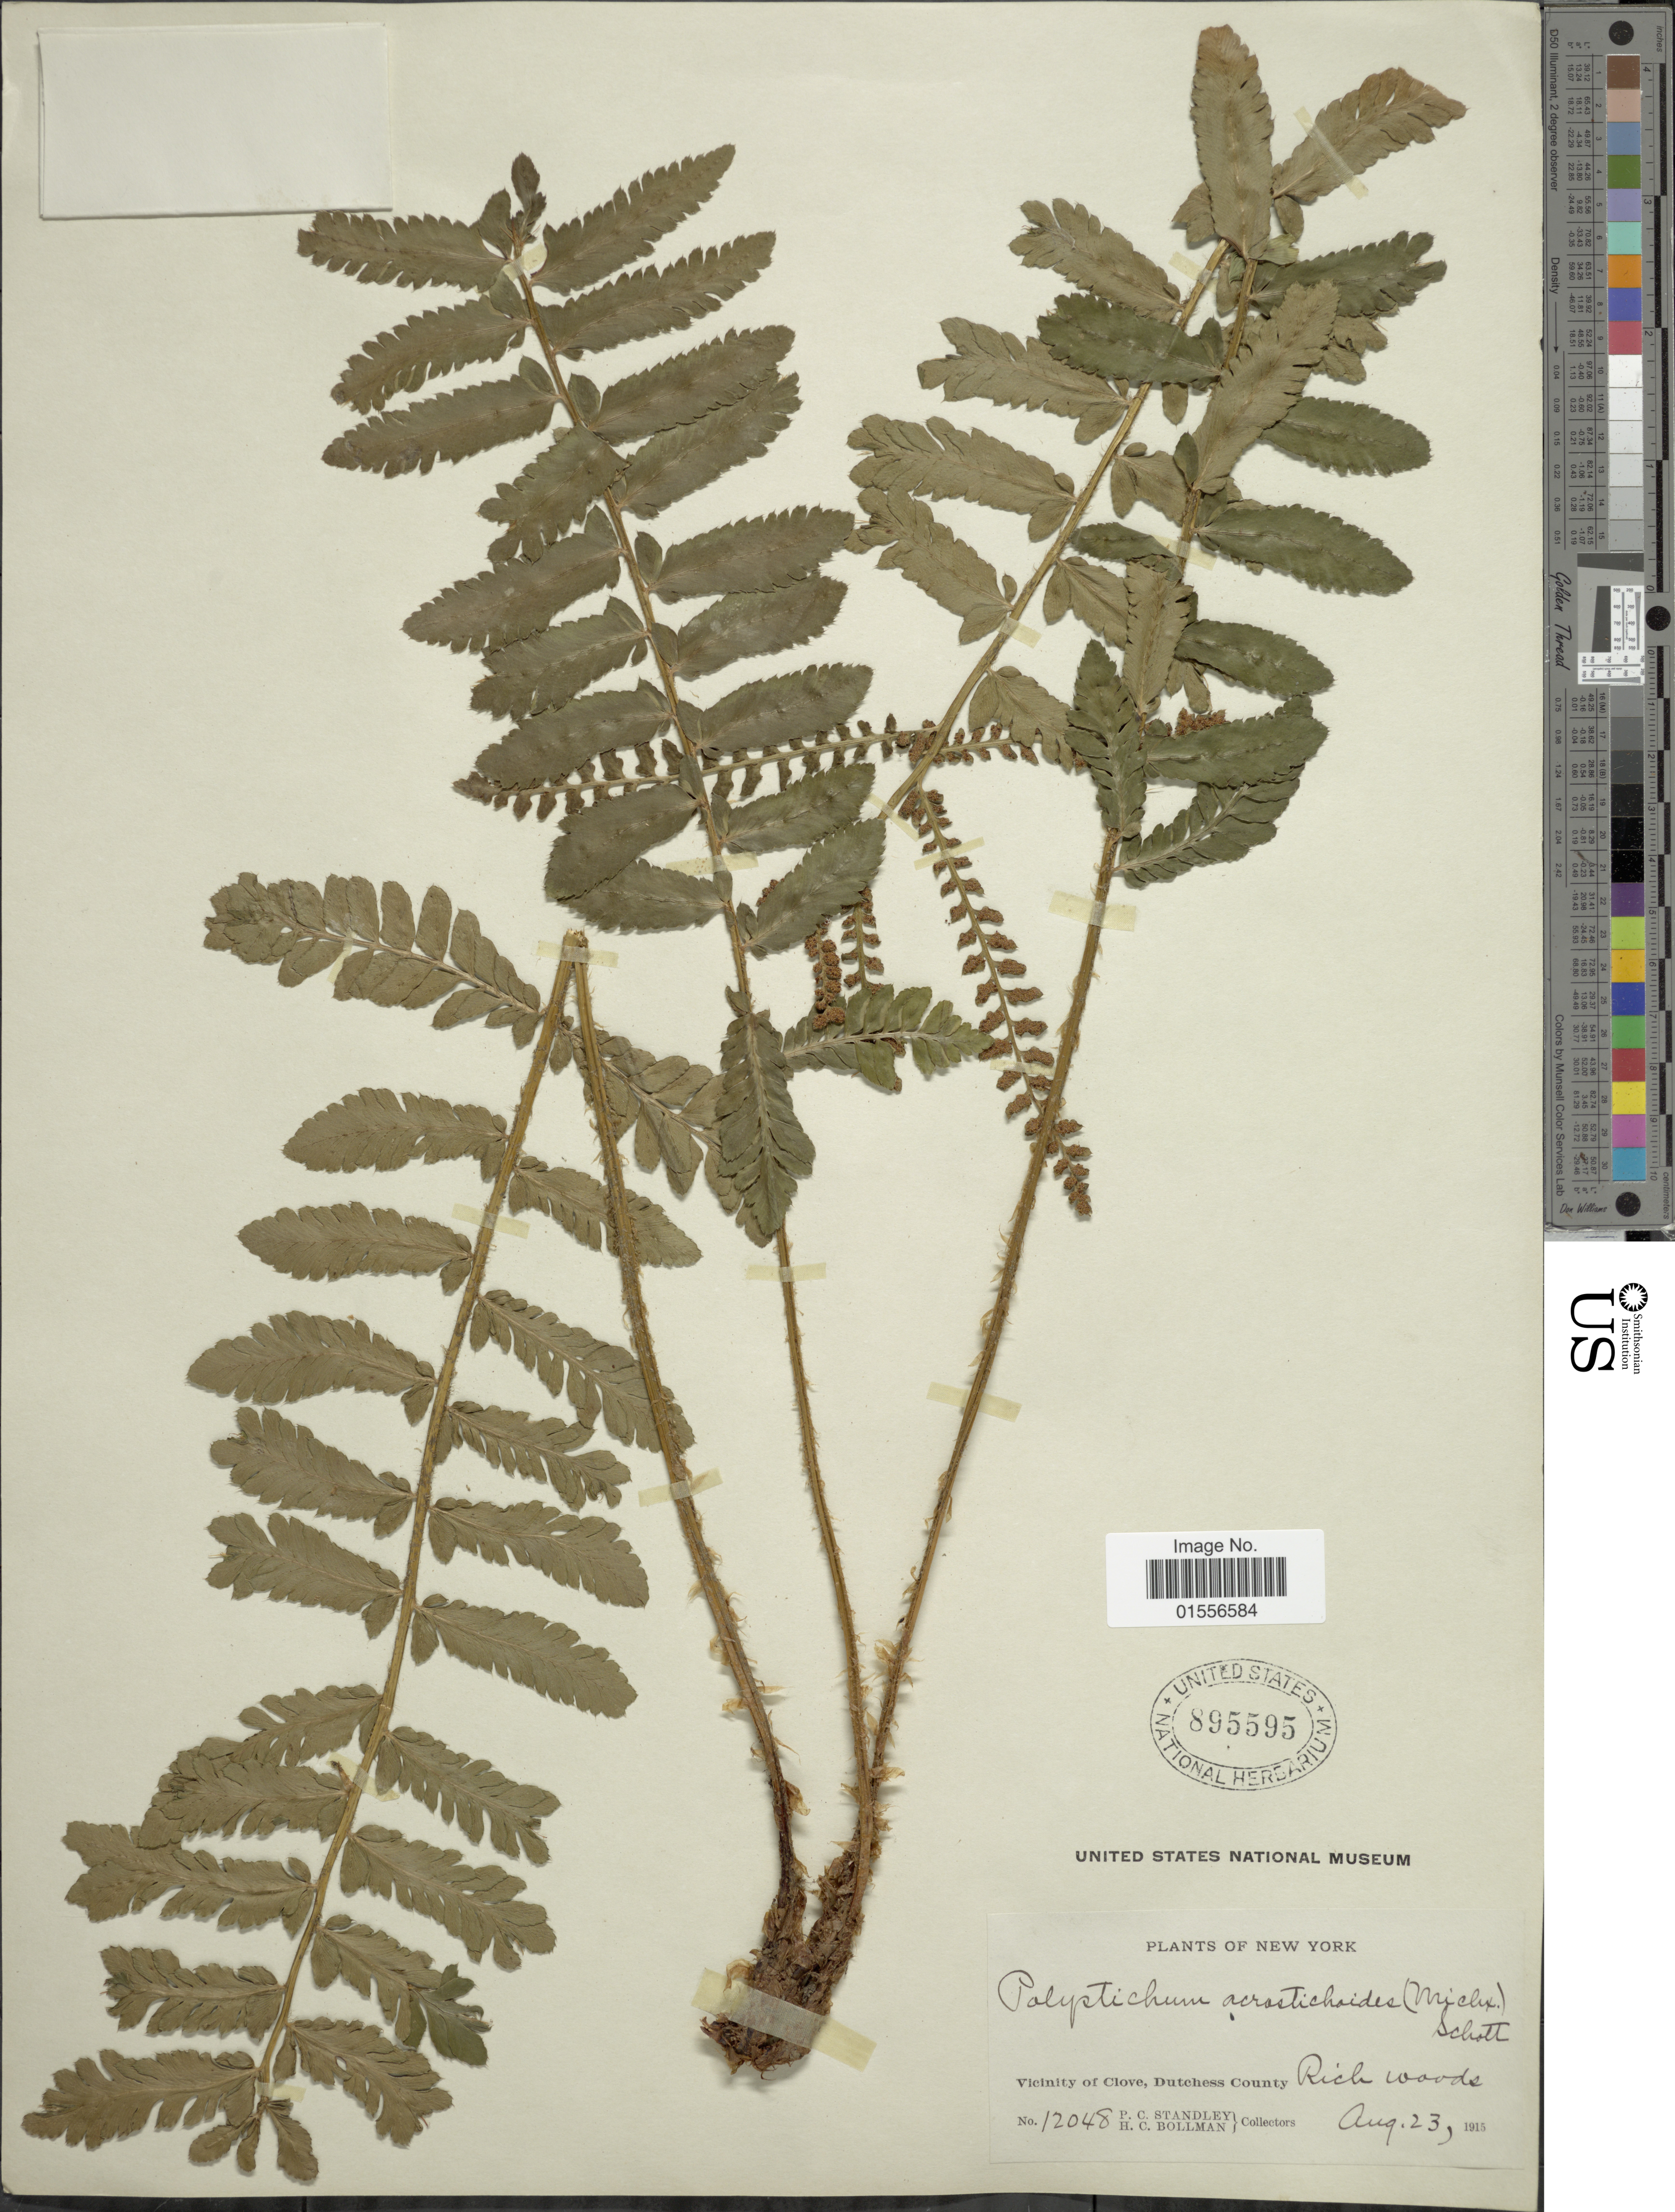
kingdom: Plantae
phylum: Tracheophyta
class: Polypodiopsida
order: Polypodiales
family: Dryopteridaceae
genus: Polystichum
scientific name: Polystichum acrostichoides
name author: (Michx.) Schott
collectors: P. C. Standley & H. C. Bollman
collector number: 12048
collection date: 1915-08-23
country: United States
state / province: New York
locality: Vicinity of Clove, Dutchess County.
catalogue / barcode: US 895595